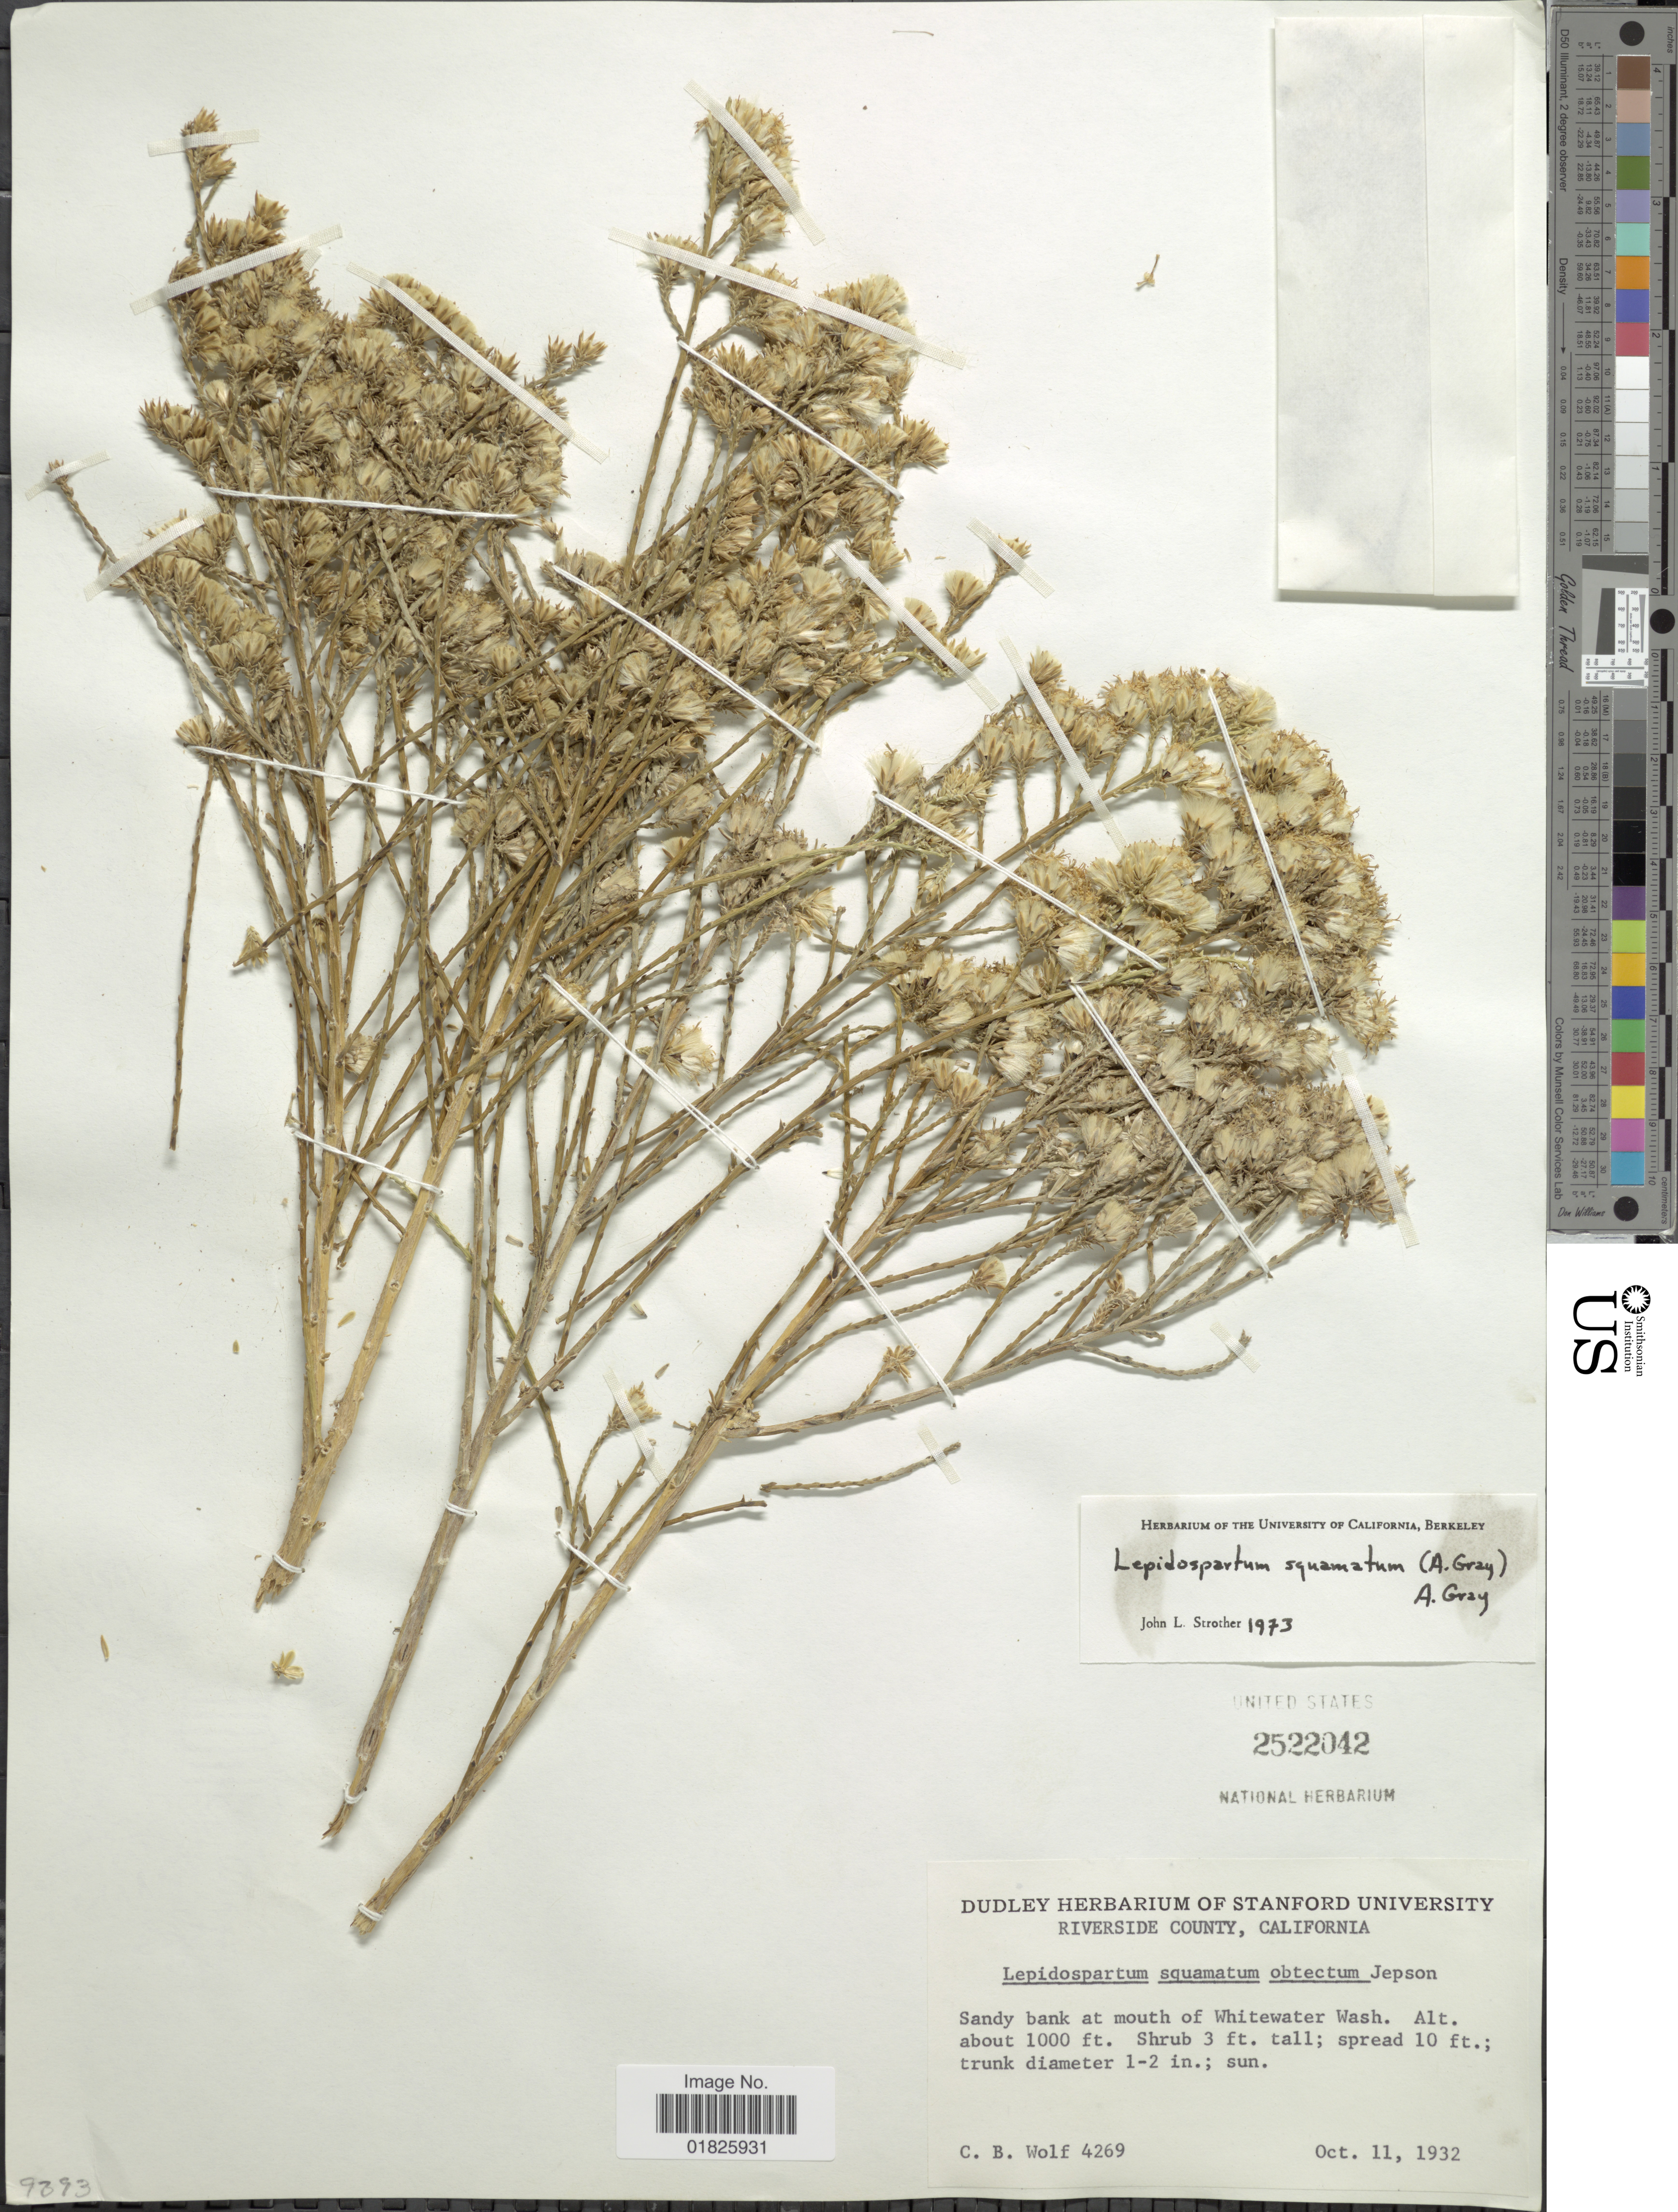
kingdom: Plantae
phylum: Tracheophyta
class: Magnoliopsida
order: Asterales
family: Asteraceae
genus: Lepidospartum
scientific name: Lepidospartum squamatum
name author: A. Gray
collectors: C. B. Wolf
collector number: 4269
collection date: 1932-10-11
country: United States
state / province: California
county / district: Riverside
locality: Riverside County, mouth of Whitewater Wash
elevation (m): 305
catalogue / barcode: US 2522042